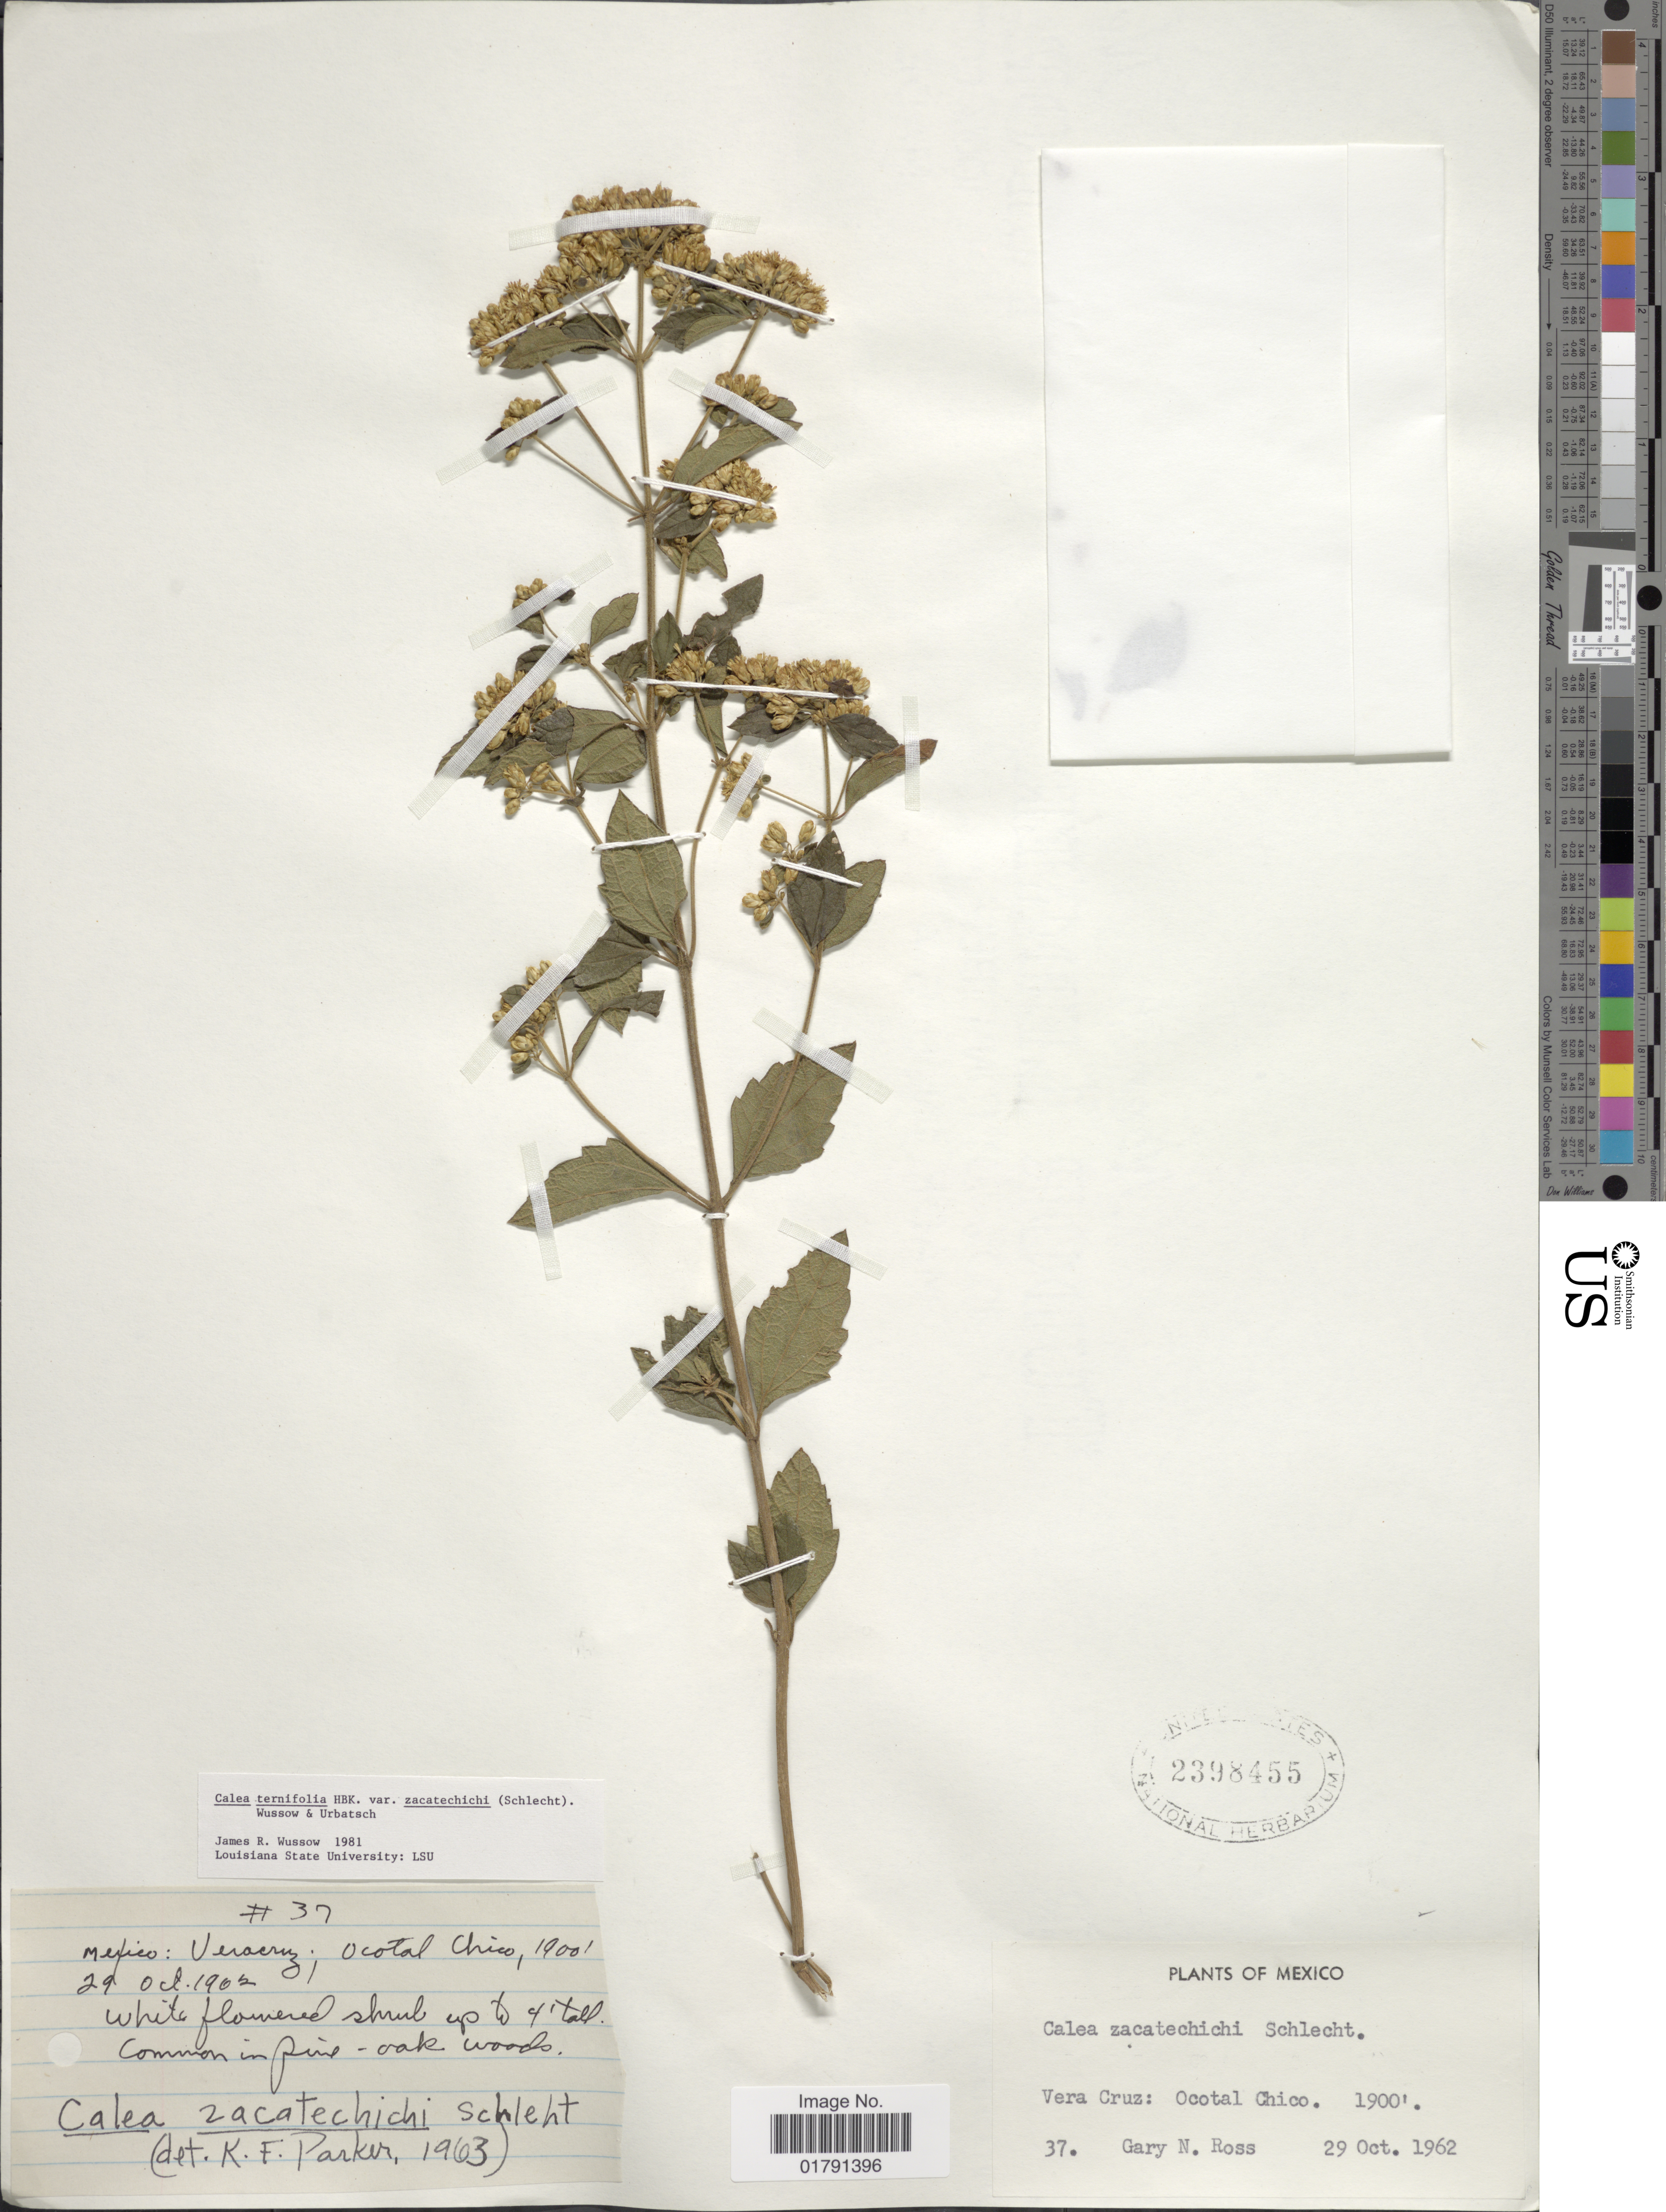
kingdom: Plantae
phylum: Tracheophyta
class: Magnoliopsida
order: Asterales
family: Asteraceae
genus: Calea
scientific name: Calea ternifolia var. zacatechichi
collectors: G. N. Ross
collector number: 37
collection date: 1962-10-29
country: Mexico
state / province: Veracruz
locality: Vera Cruz, Ocotal Chico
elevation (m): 579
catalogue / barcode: US 2398455